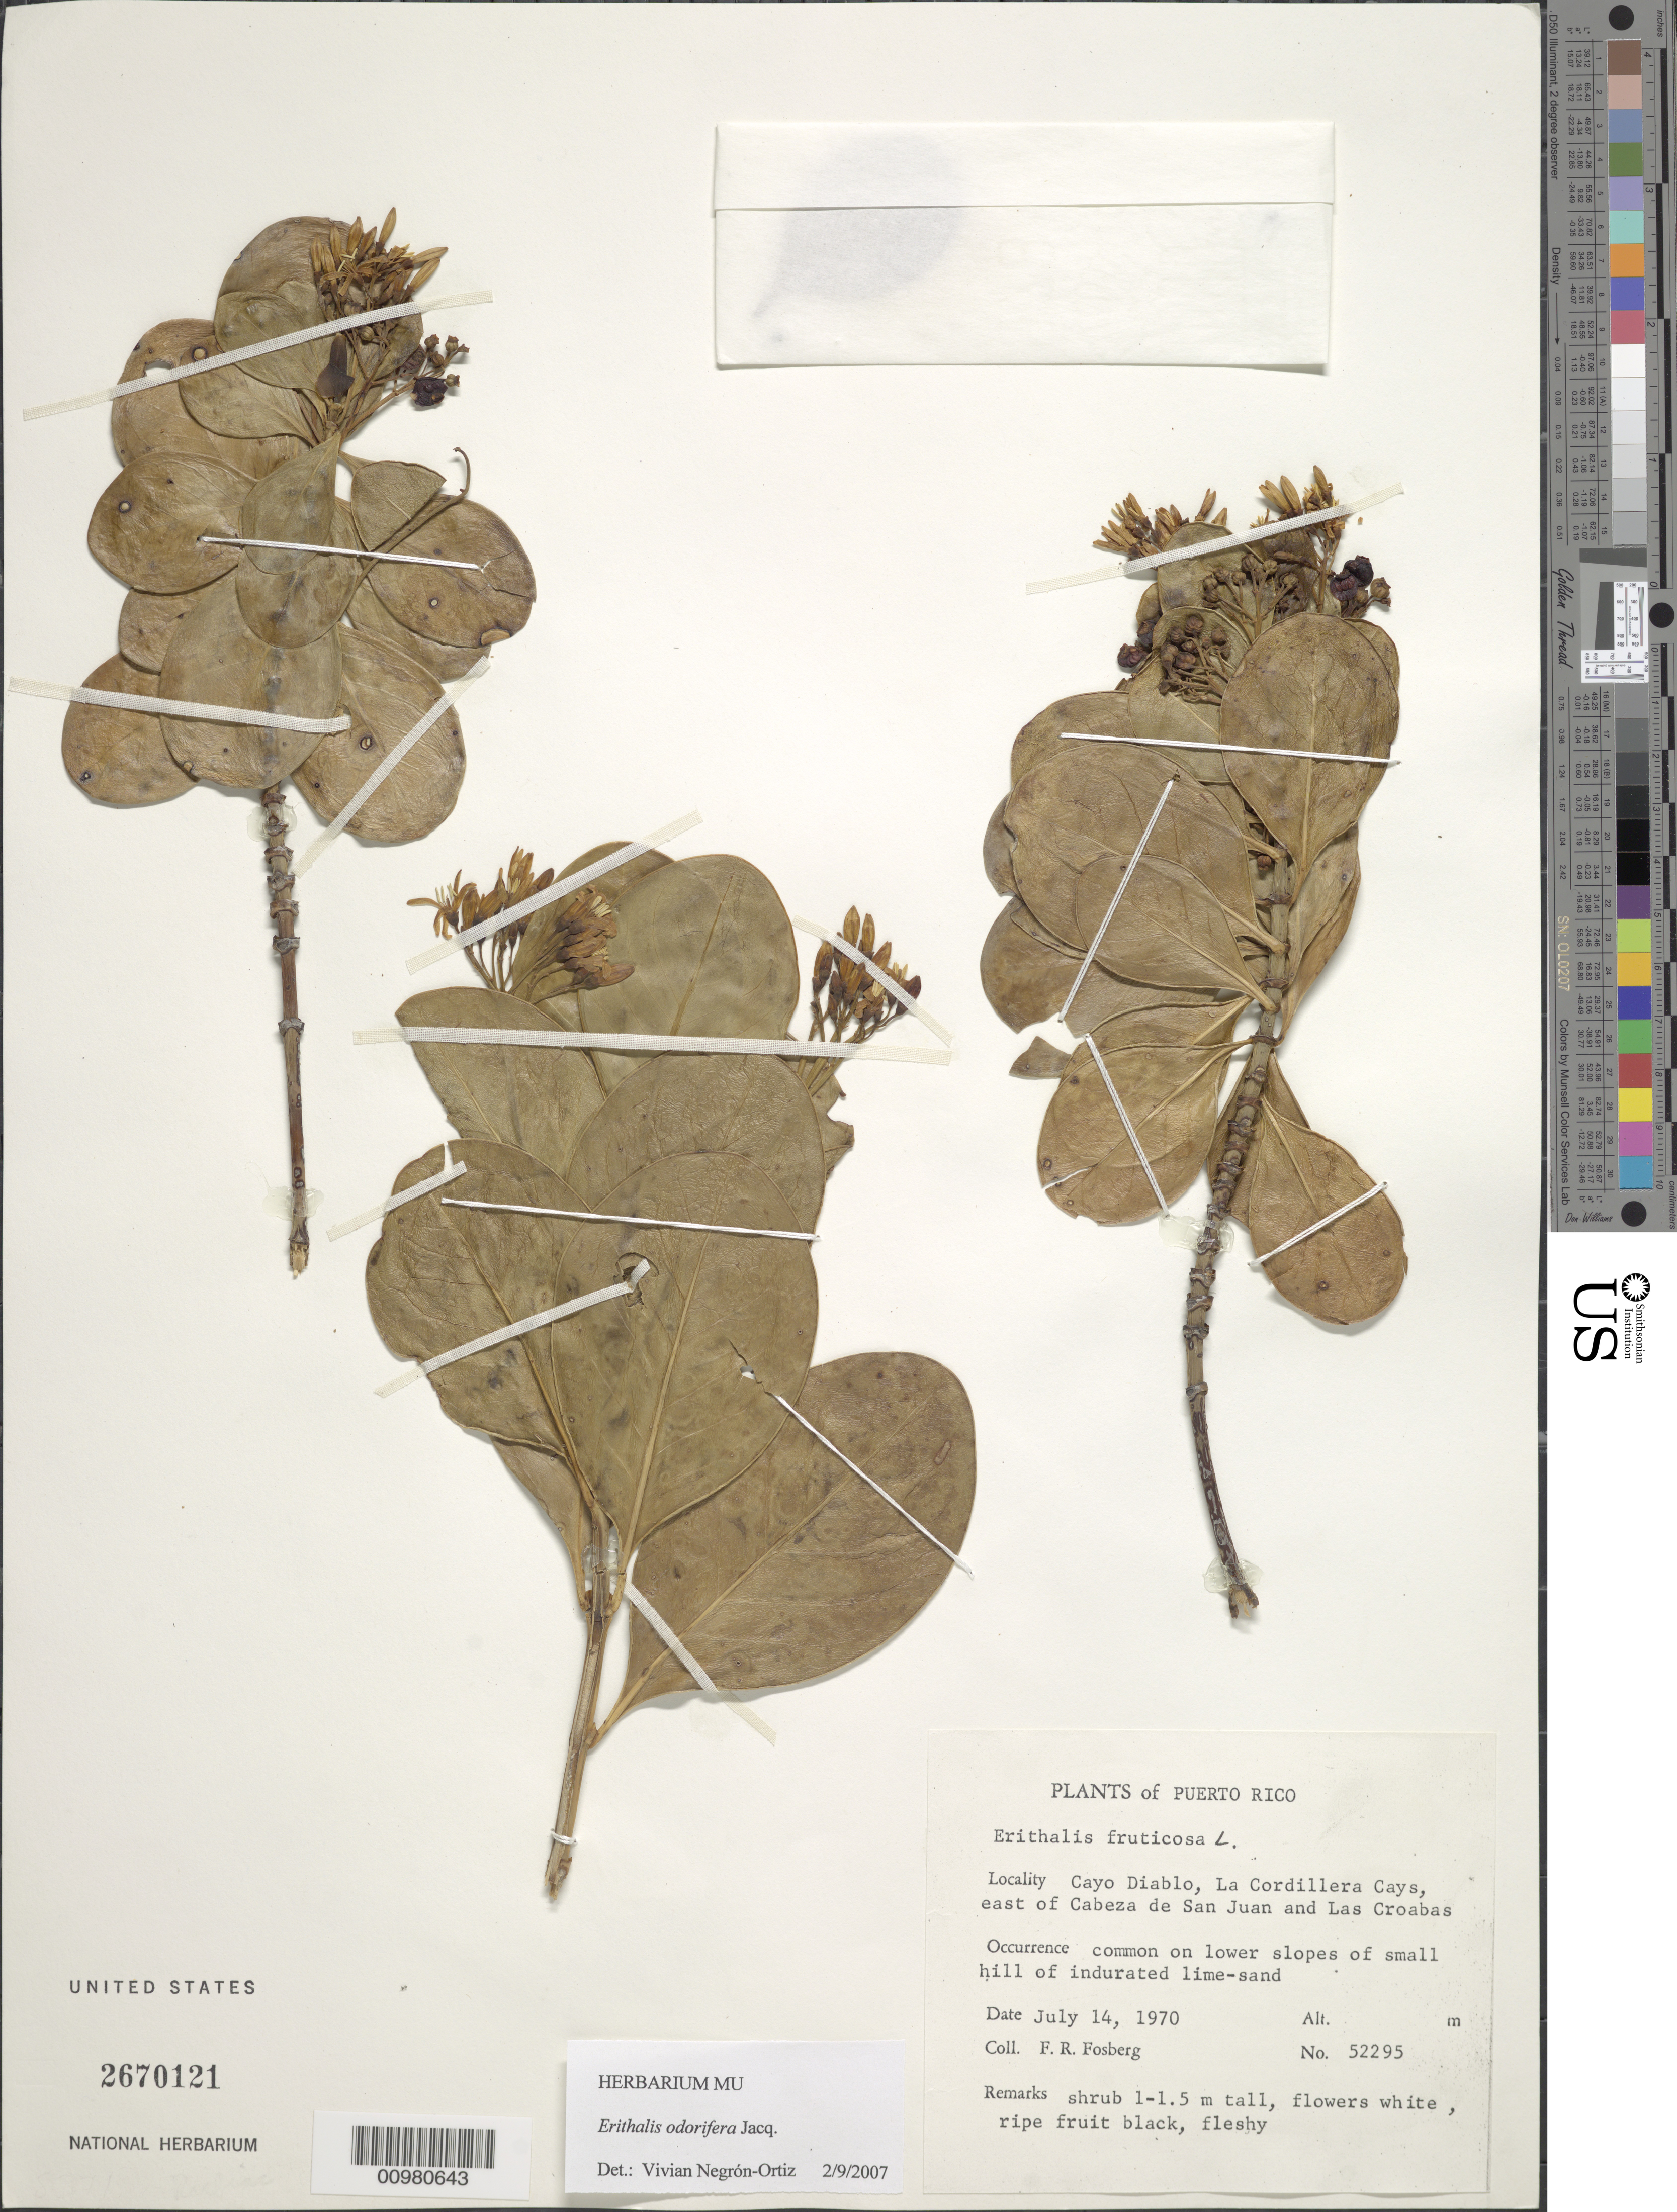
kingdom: Plantae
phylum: Tracheophyta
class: Magnoliopsida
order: Gentianales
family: Rubiaceae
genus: Erithalis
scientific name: Erithalis odorifera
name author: Jacq.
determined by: Negrón-Ortiz, V.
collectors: F. R. Fosberg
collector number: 52295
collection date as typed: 14 Jul 1970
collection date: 1970-07-14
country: Puerto Rico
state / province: Fajardo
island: Puerto Rico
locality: Cayo Diablo, La Cordillera Cays, east of Cabeza de San Juan and Las Croabas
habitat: Common on lower slopes fo small hill of indurated lime-sand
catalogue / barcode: US 2670121